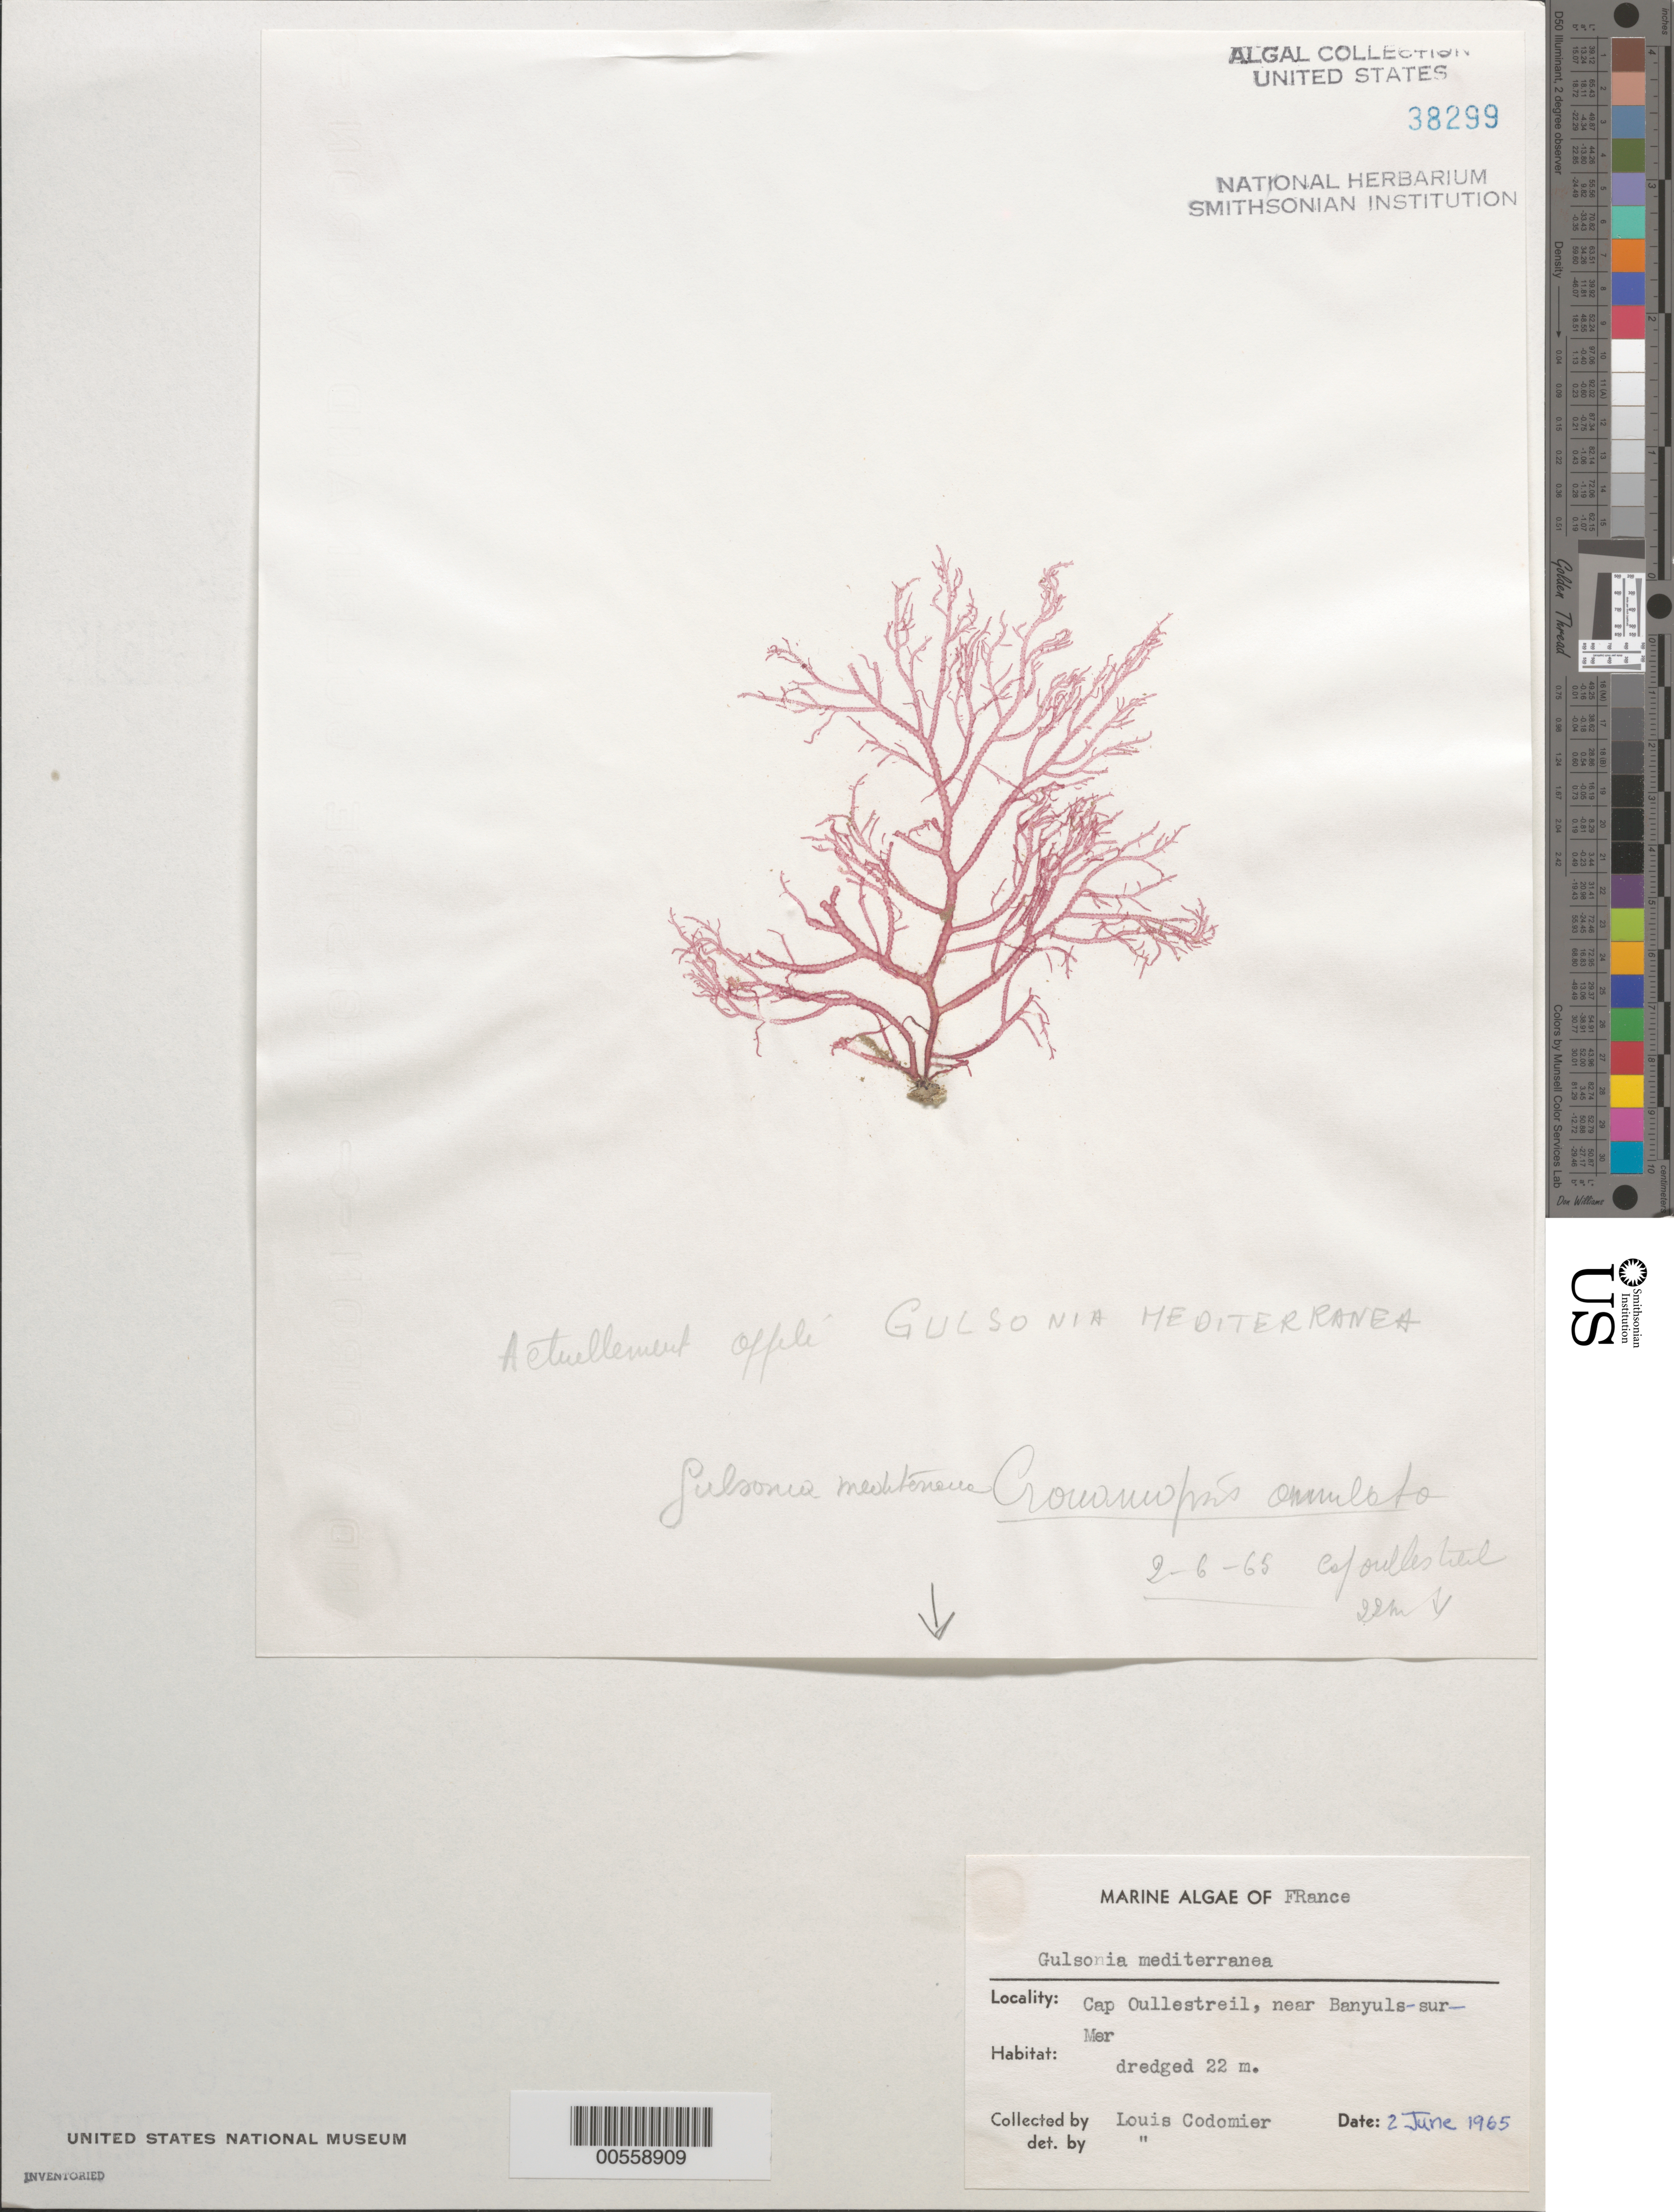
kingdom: Plantae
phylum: Rhodophyta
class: Florideophyceae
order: Ceramiales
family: Callithamniaceae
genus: Gulsonia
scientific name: Gulsonia mediterranea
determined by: Codomier, L.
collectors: L. Codomier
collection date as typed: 02 Jun 1965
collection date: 1965-06-02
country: France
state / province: Occitanie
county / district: Pyrénées-Orientales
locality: Cap Oullestreil, near Banyuls-sur-Mer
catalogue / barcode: US 38299